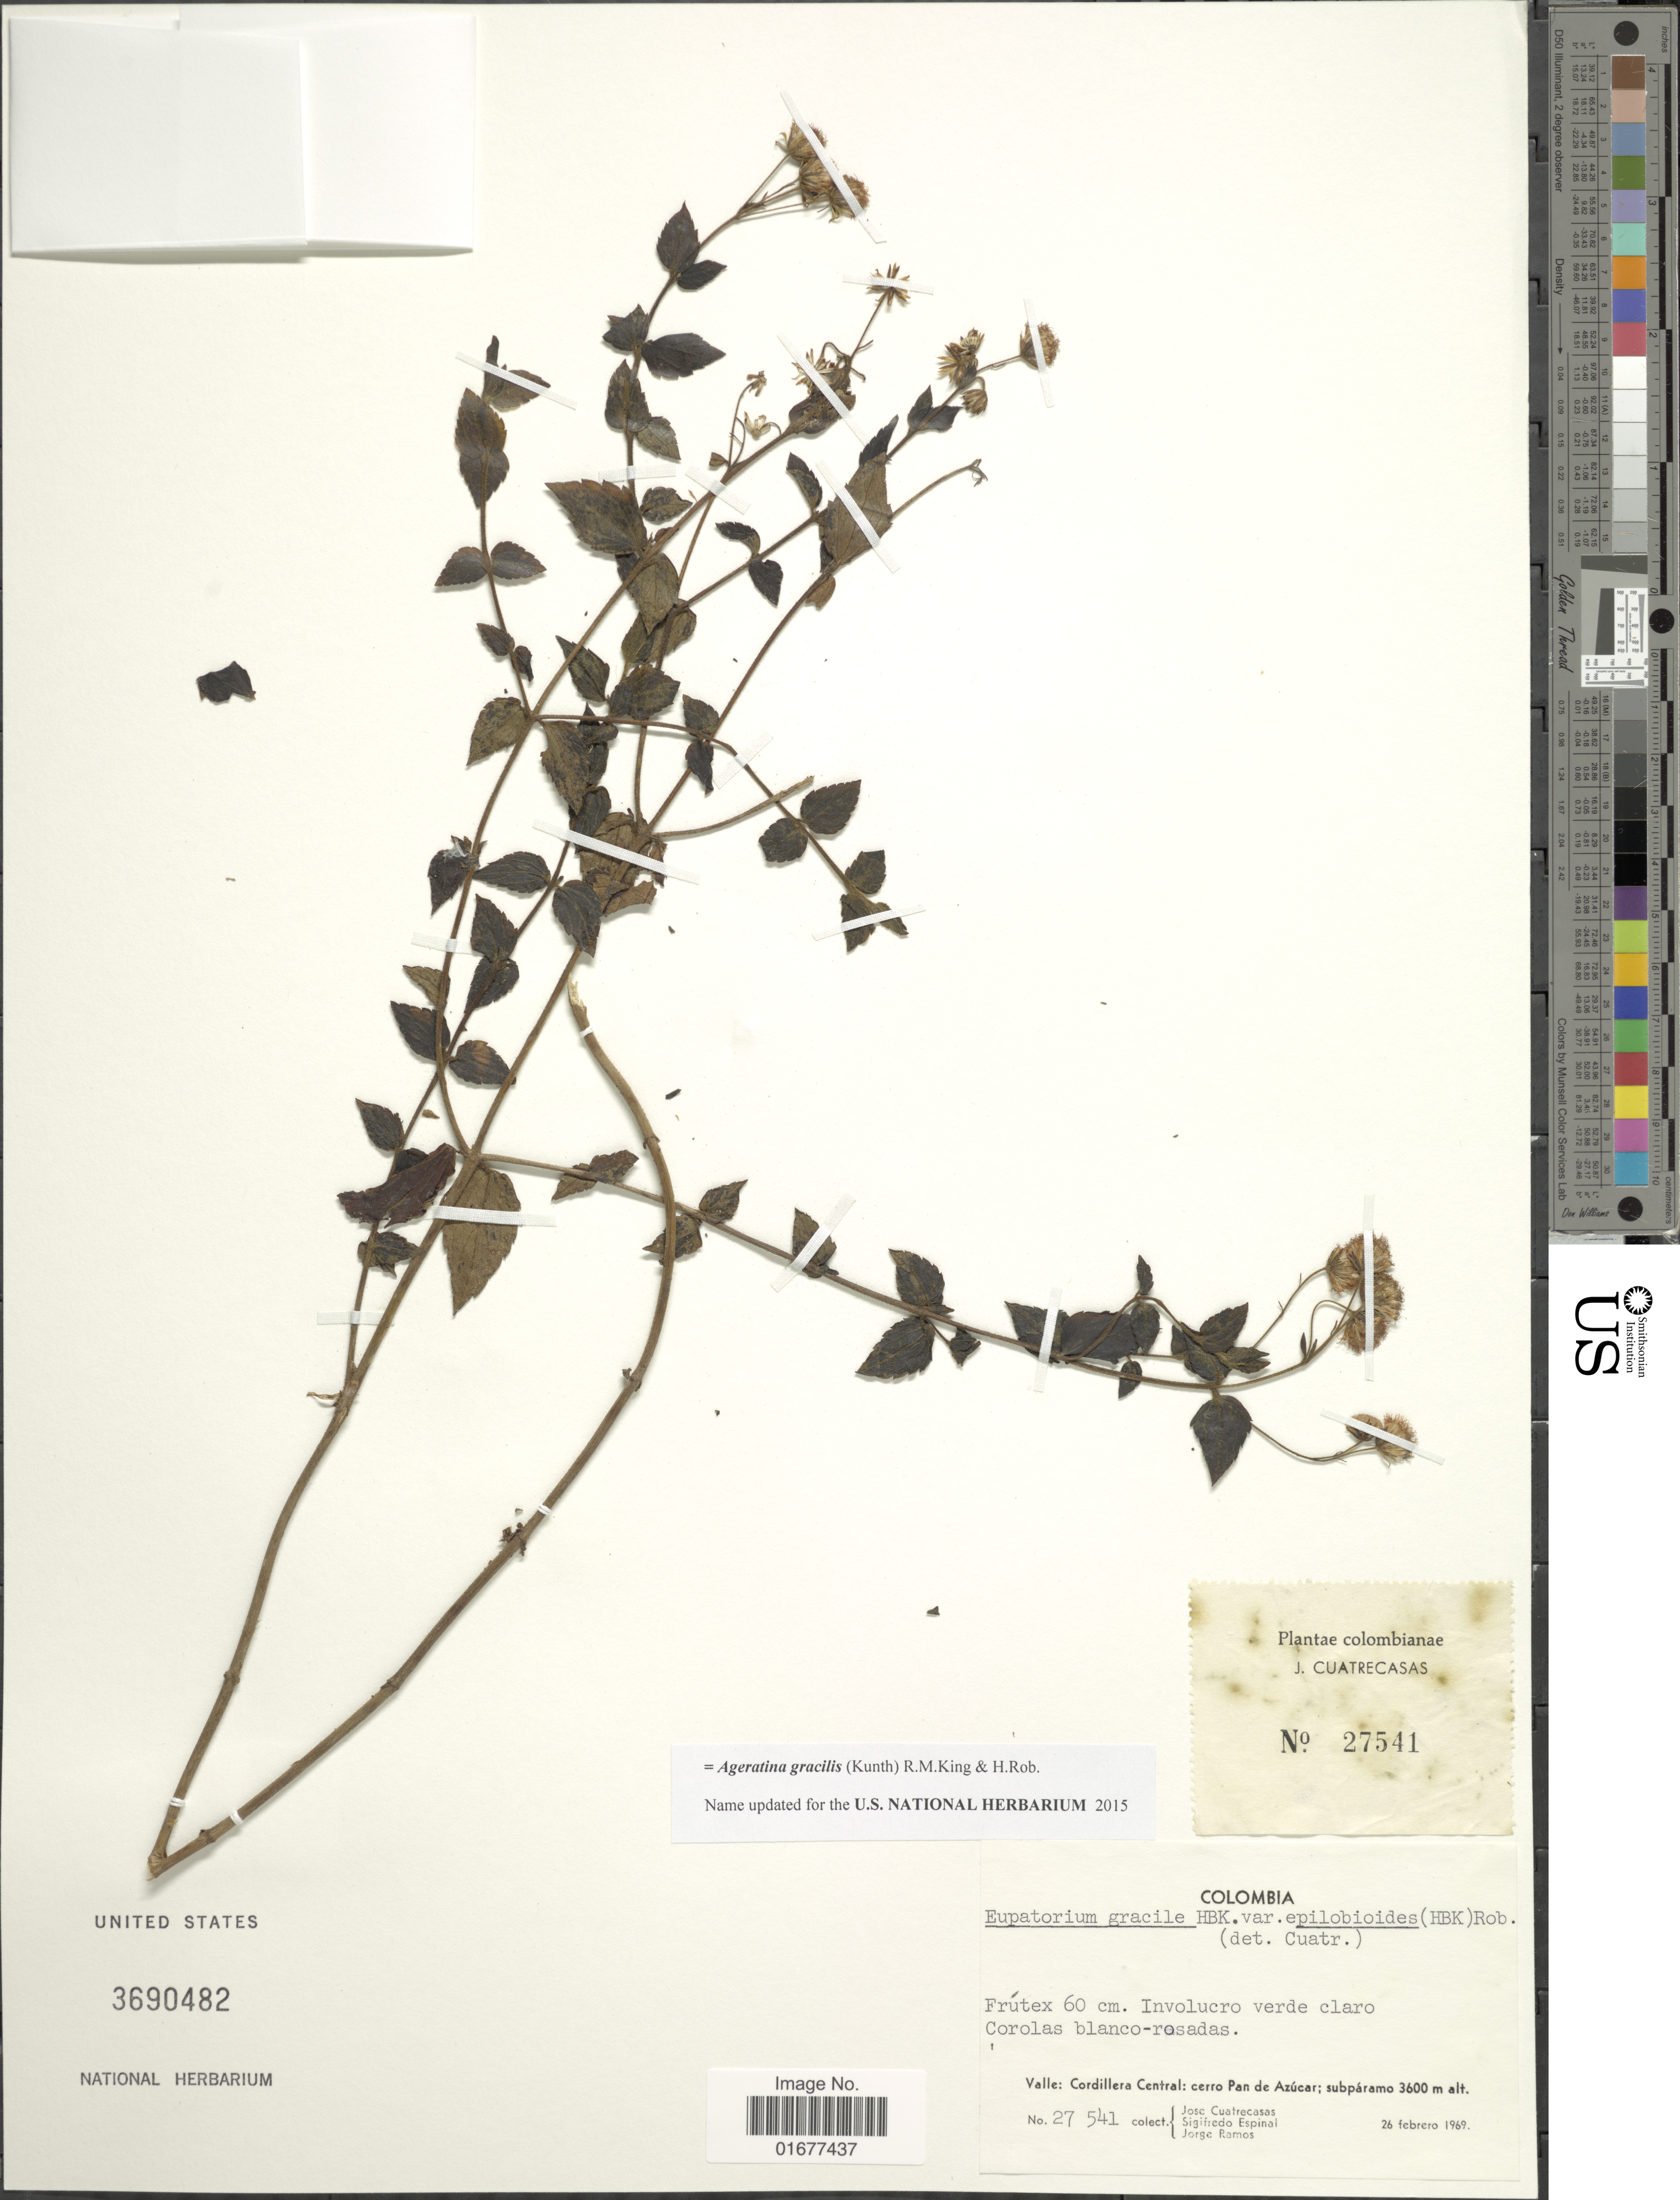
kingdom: Plantae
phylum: Tracheophyta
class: Magnoliopsida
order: Asterales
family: Asteraceae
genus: Ageratina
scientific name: Ageratina gracilis var. epilobioides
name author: (Kunth) R.M. King & H. Rob. ex Luteyn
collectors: J. Cuatrecasas, S. T. Espinal & J. Ramos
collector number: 27541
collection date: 1969-02-26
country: Colombia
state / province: Valle del Cauca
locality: Cordillera Central: cerro Pan de Azucar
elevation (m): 3600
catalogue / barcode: US 3690482